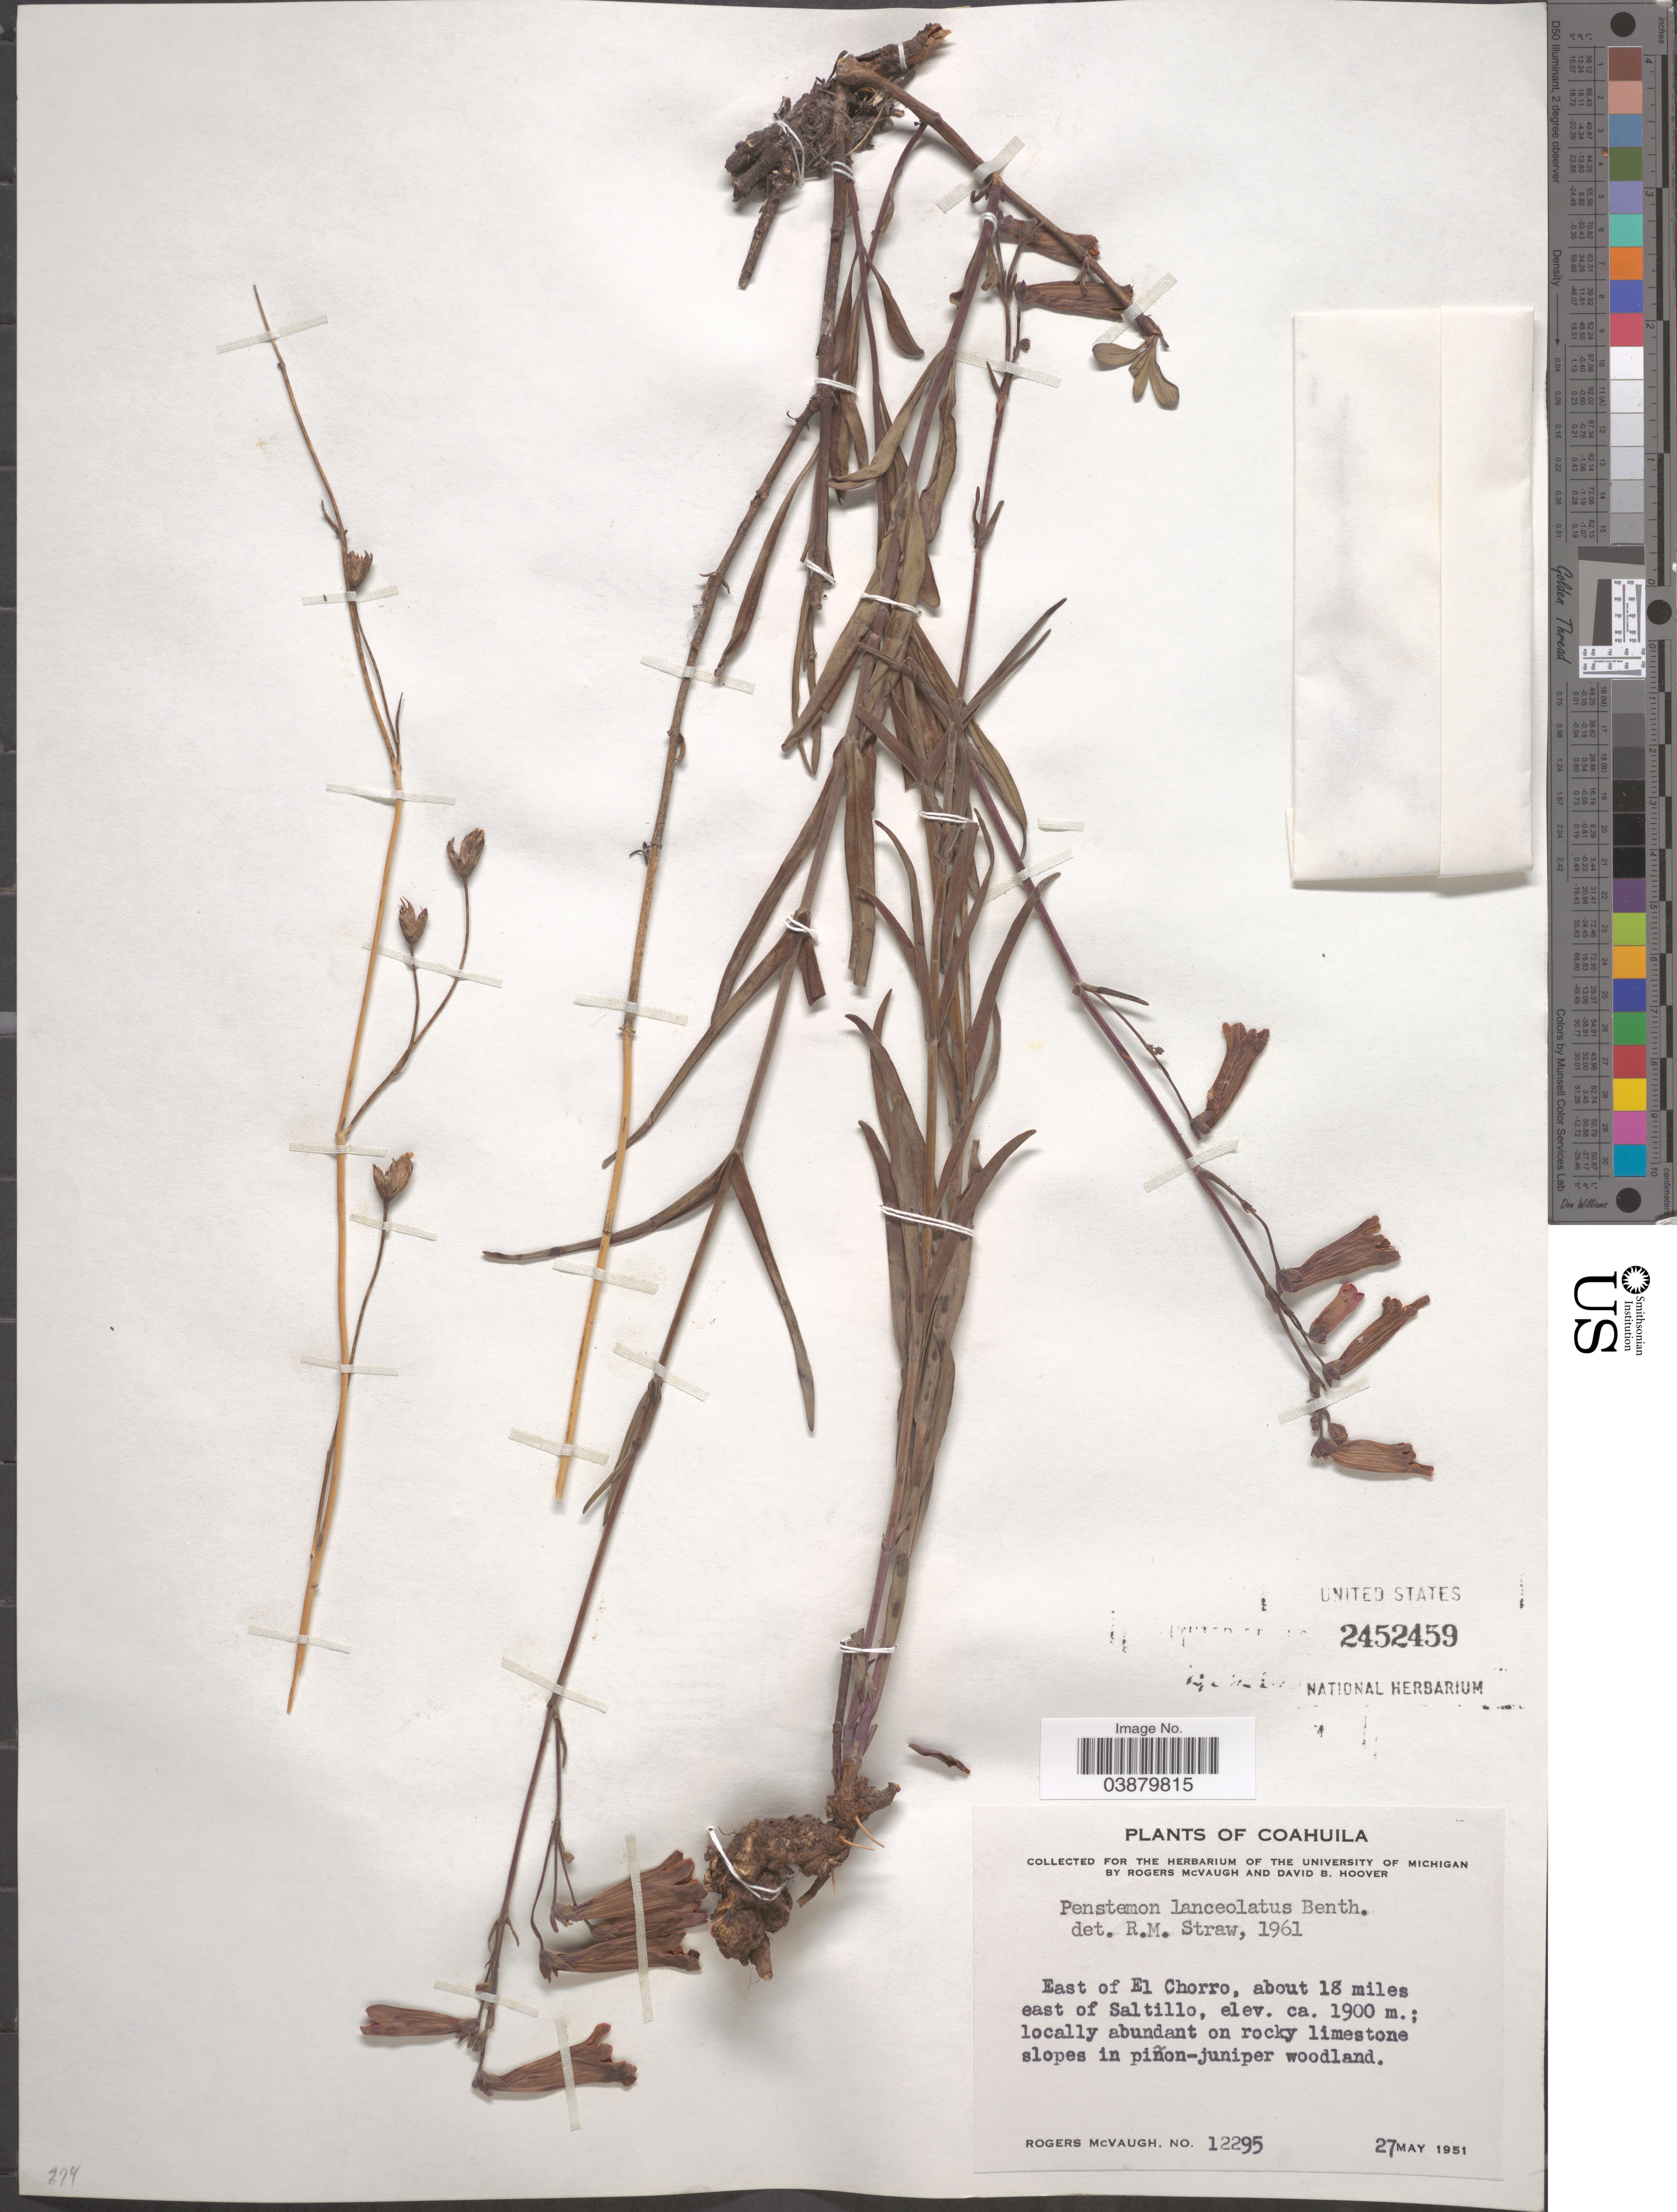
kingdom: Plantae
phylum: Tracheophyta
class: Magnoliopsida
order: Lamiales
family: Plantaginaceae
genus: Penstemon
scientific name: Penstemon lanceolatus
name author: Benth.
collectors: R. McVaugh & D. B. Hoover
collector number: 12295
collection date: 1951-05-27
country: Mexico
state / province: Coahuila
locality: East of El Chorro, about 18 miles east of Saltillo.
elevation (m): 1900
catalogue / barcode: US 2452459